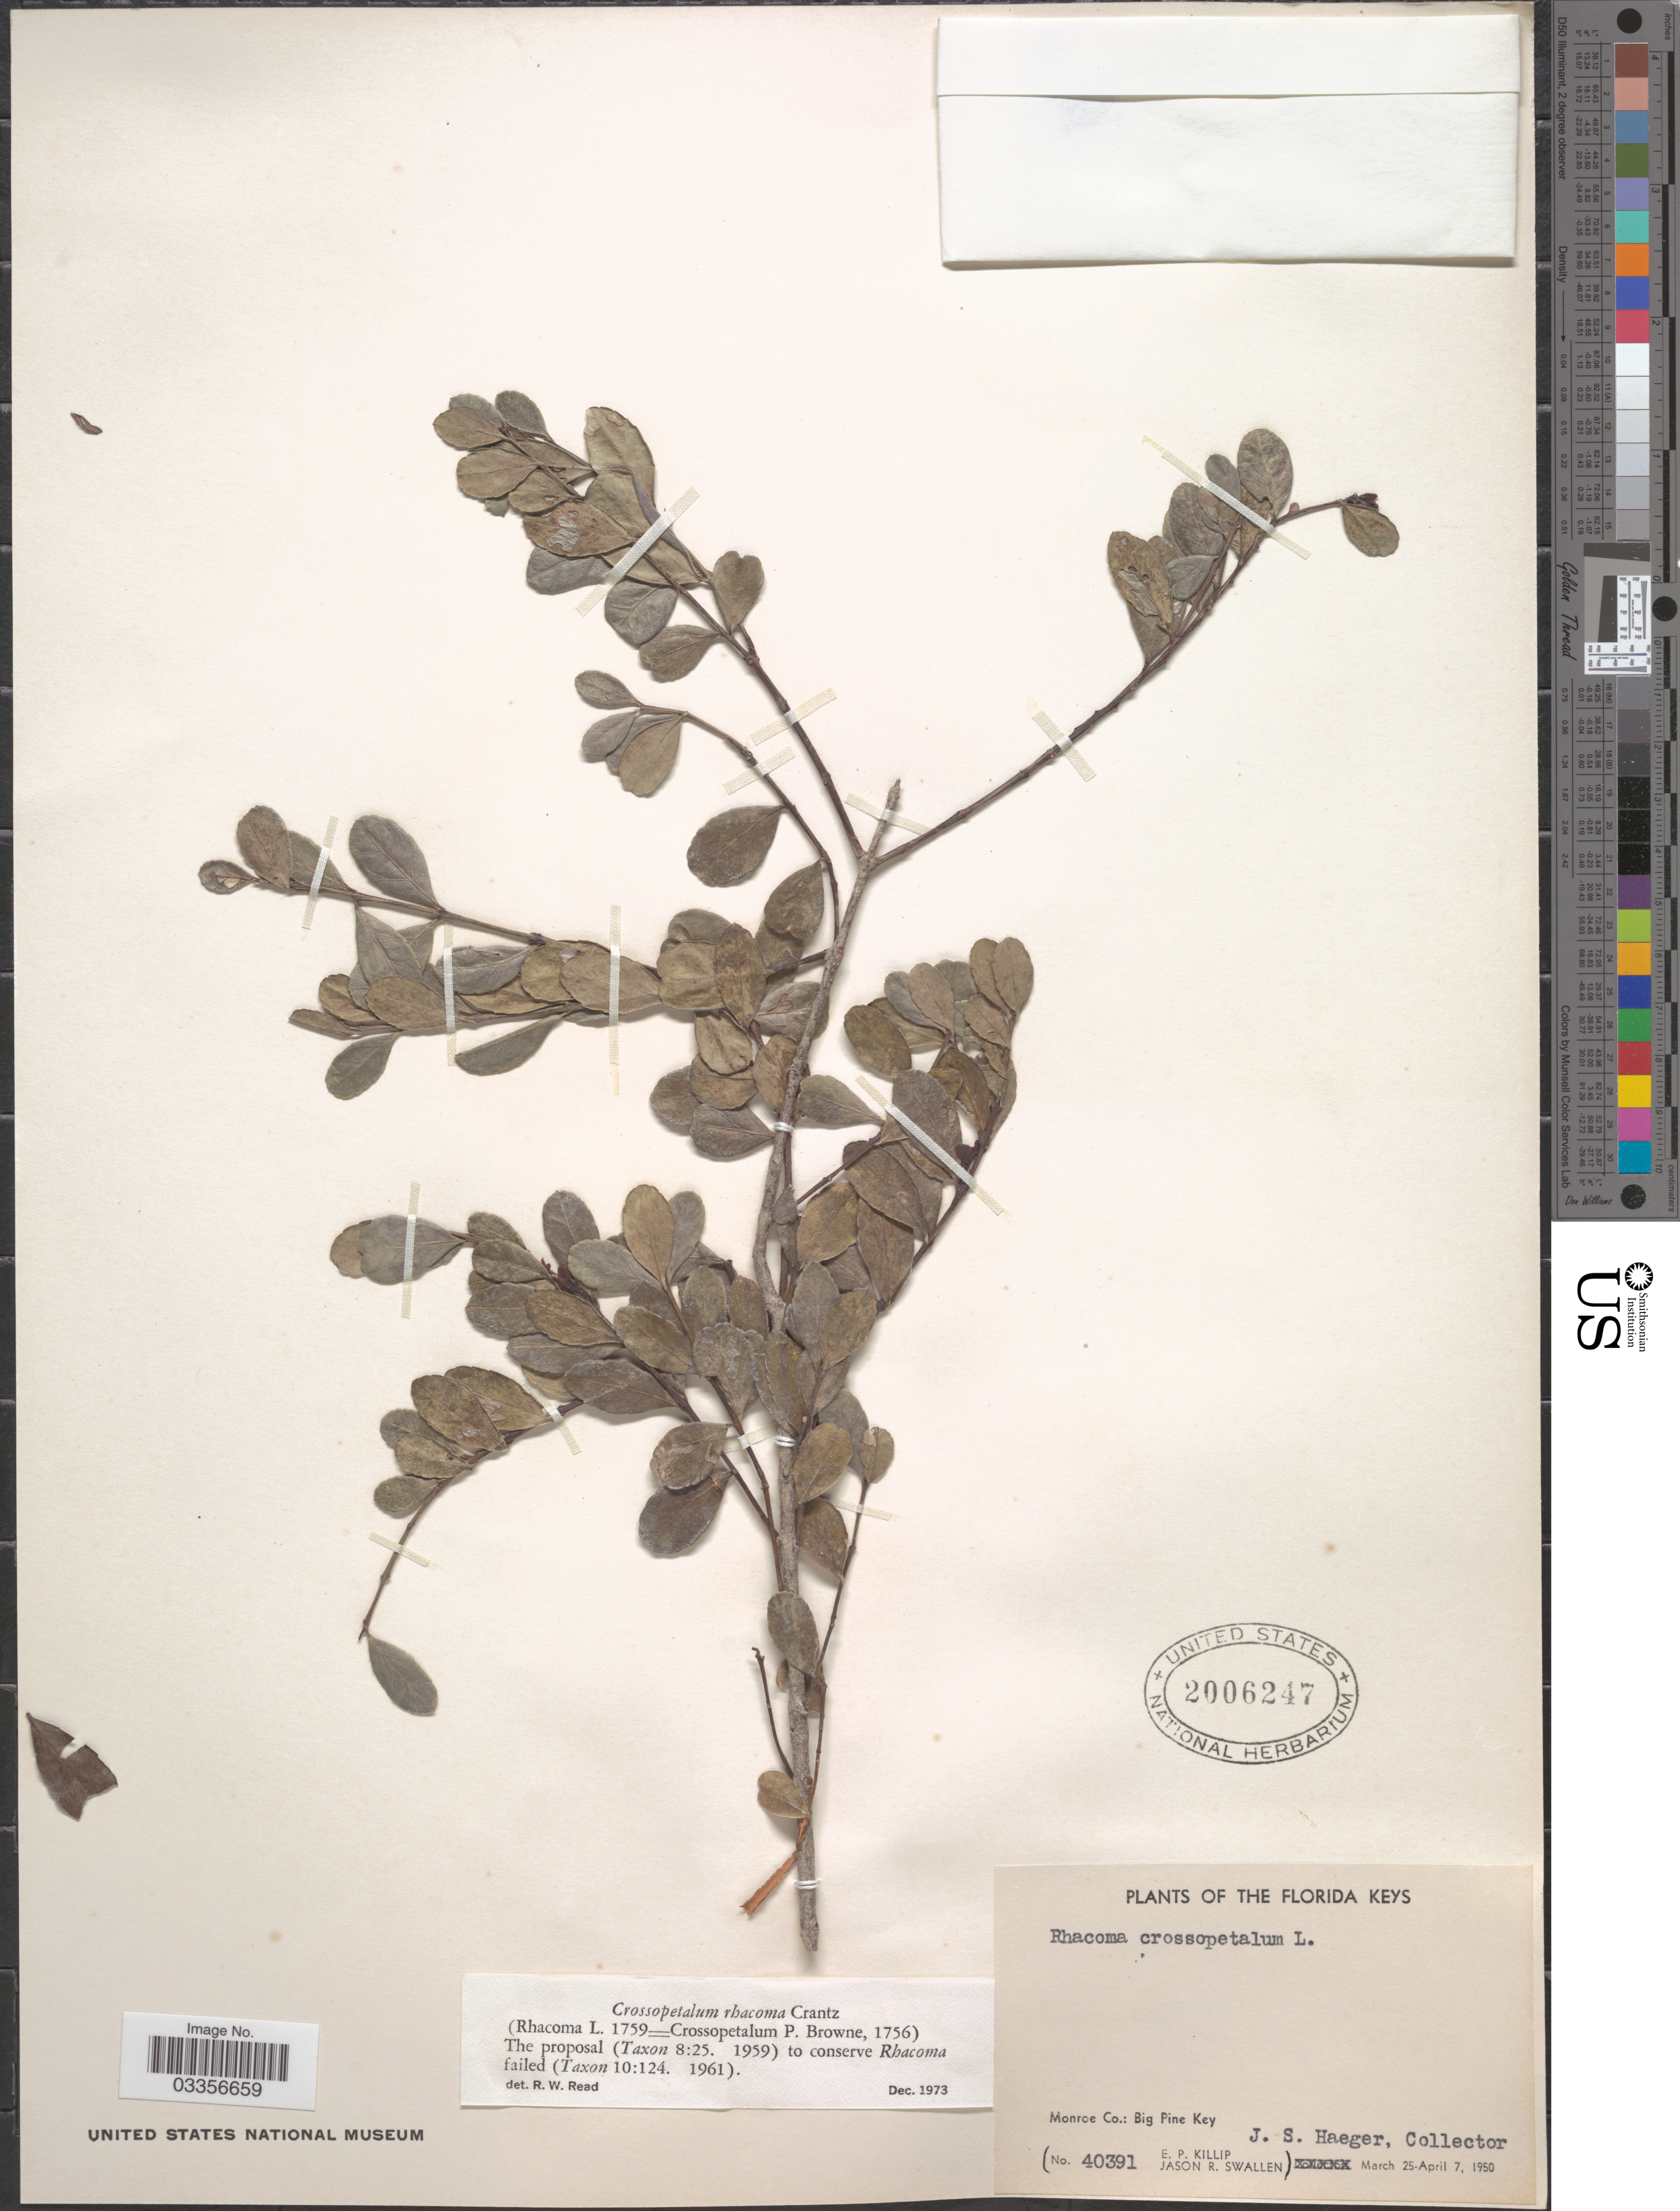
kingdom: Plantae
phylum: Tracheophyta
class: Magnoliopsida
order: Celastrales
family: Celastraceae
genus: Crossopetalum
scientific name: Crossopetalum rhacoma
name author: Crantz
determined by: Read, Robert W., (US), NMNH (UNITED STATES)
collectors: J. Haeger, E. P. Killip & J. R. Swallen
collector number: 40391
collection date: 1950-03-25/1950-04-07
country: United States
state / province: Florida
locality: Florida Keys, Monroe Co.: Big Pine Key.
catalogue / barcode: US 2006247